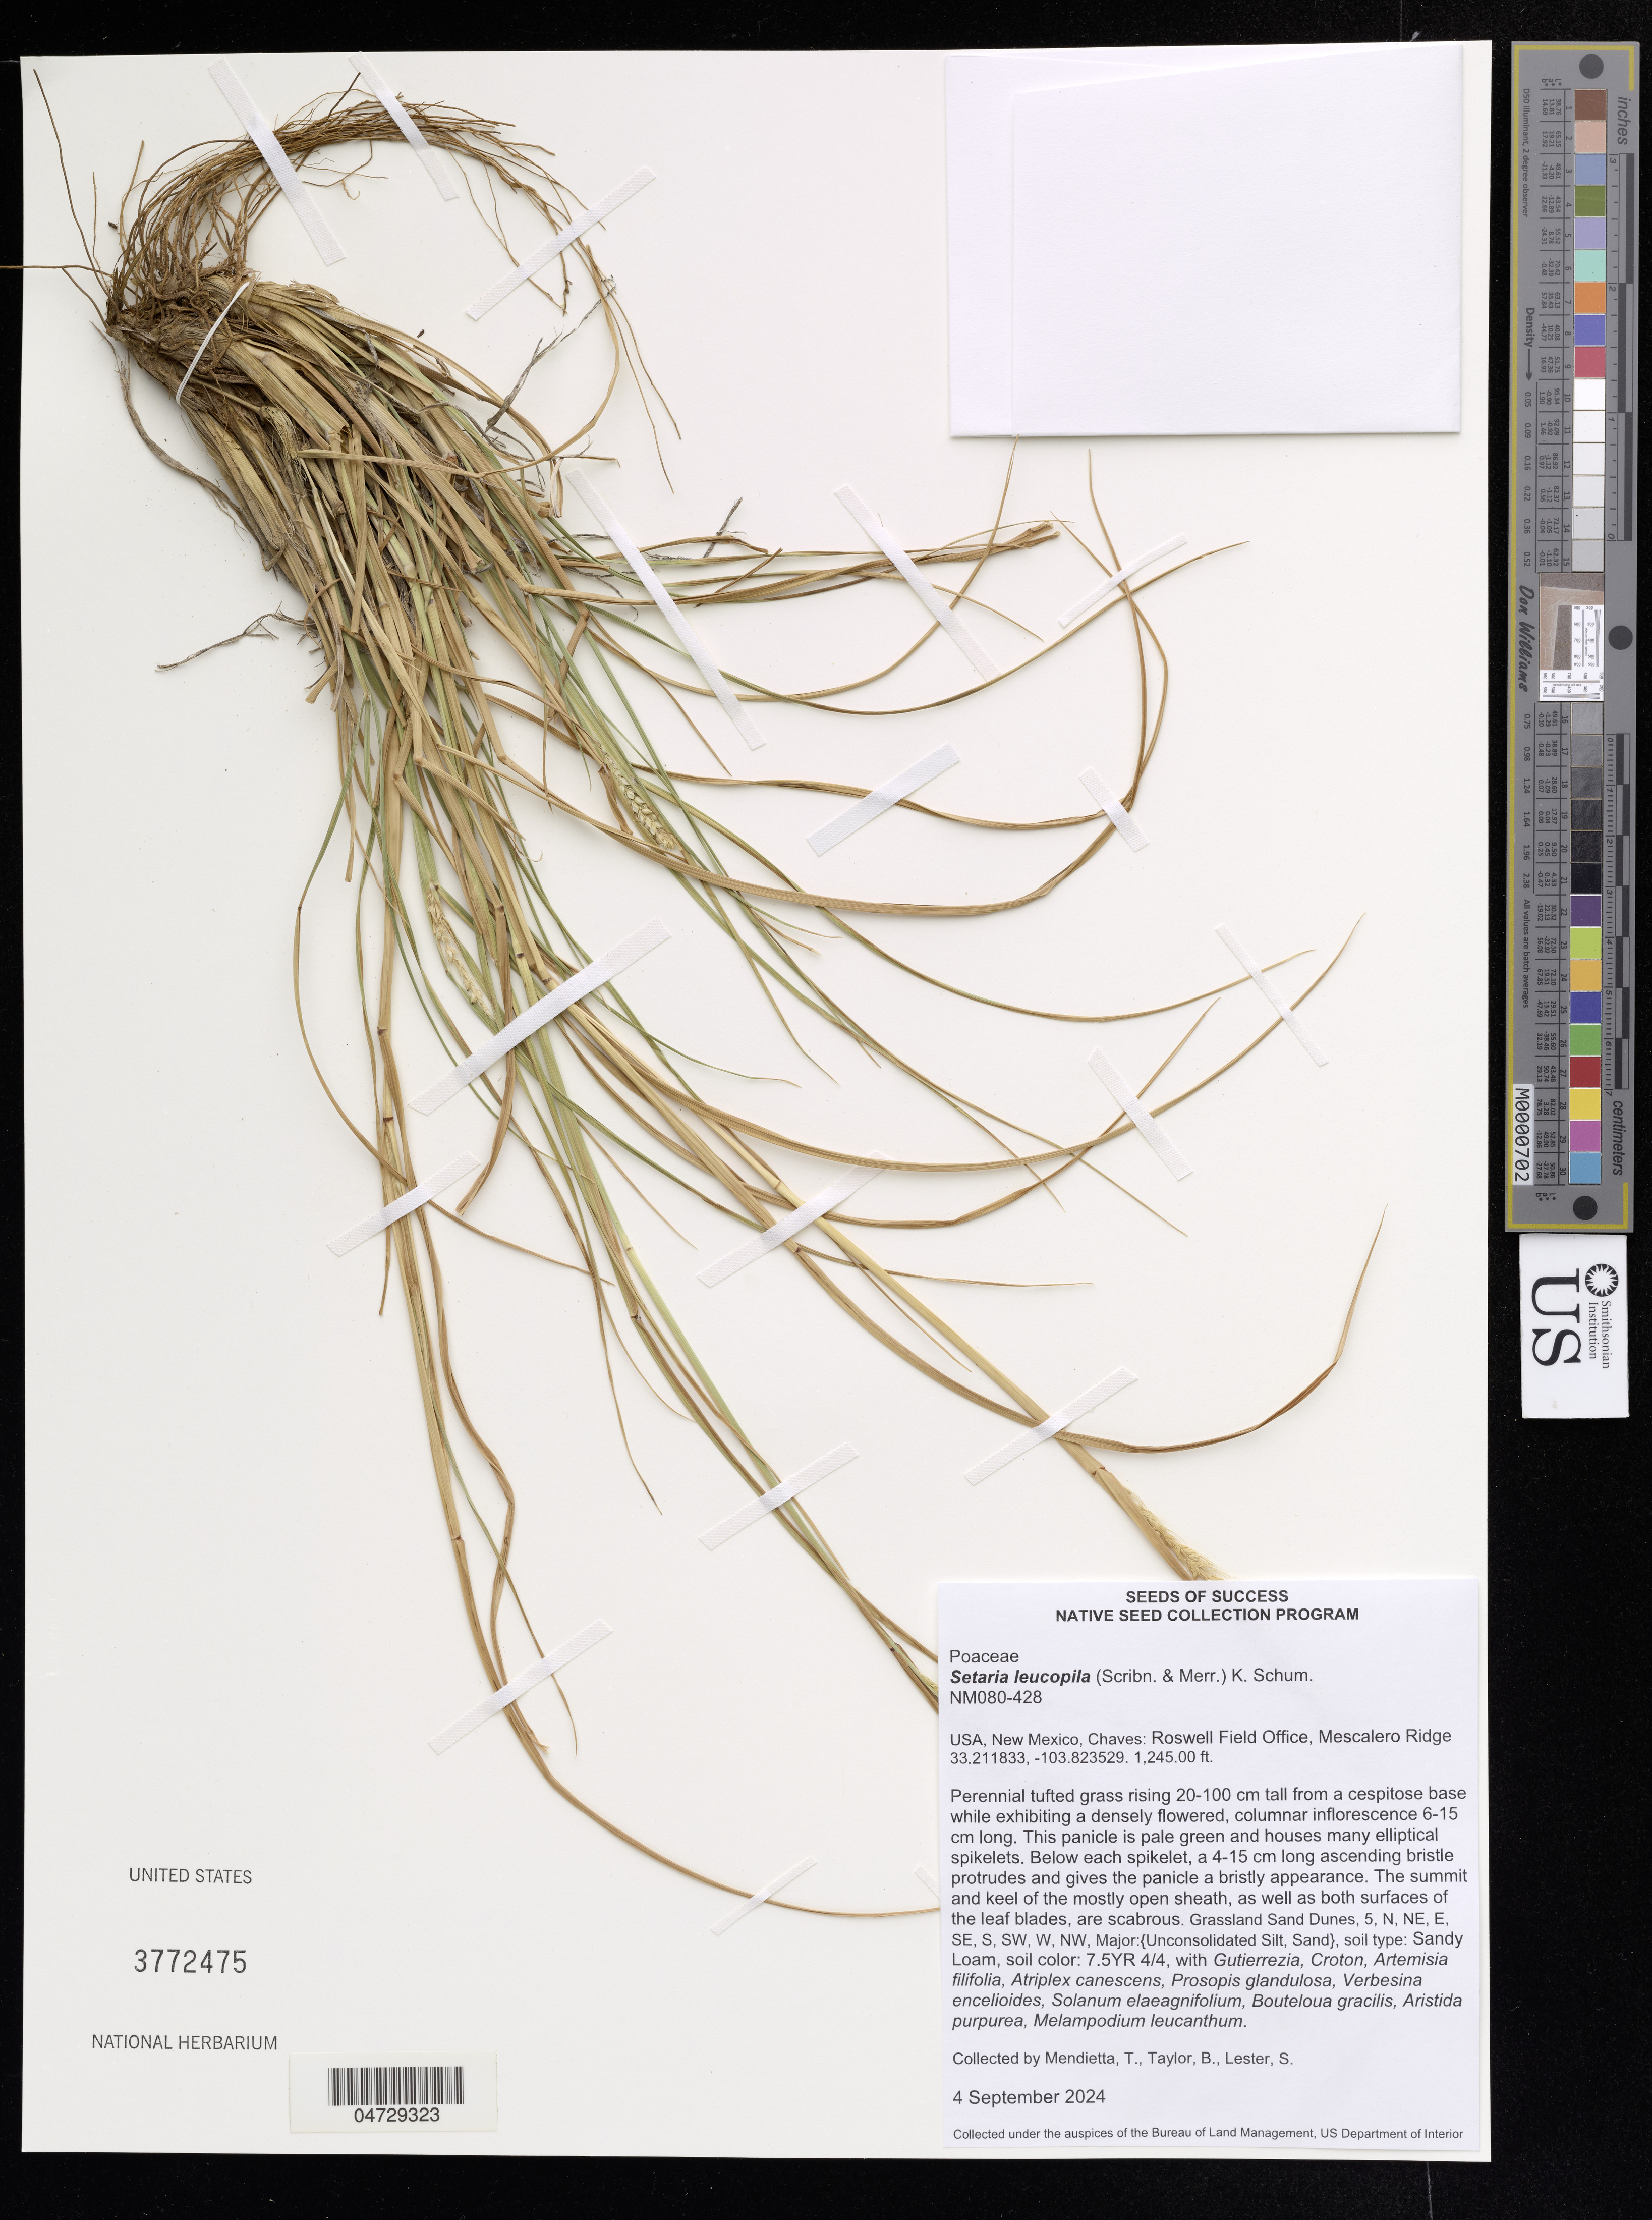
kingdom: Plantae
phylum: Tracheophyta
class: Liliopsida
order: Poales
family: Poaceae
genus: Setaria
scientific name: Setaria leucopila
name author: (Scribn. & Merr.) K. Schum.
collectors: T. Mendietta, B. Taylor & S. Lester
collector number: NM080-428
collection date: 2024-09-04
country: United States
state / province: New Mexico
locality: Chaves: Roswell Field Office, Mescalero Ridge.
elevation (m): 379.48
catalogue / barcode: US 3772475